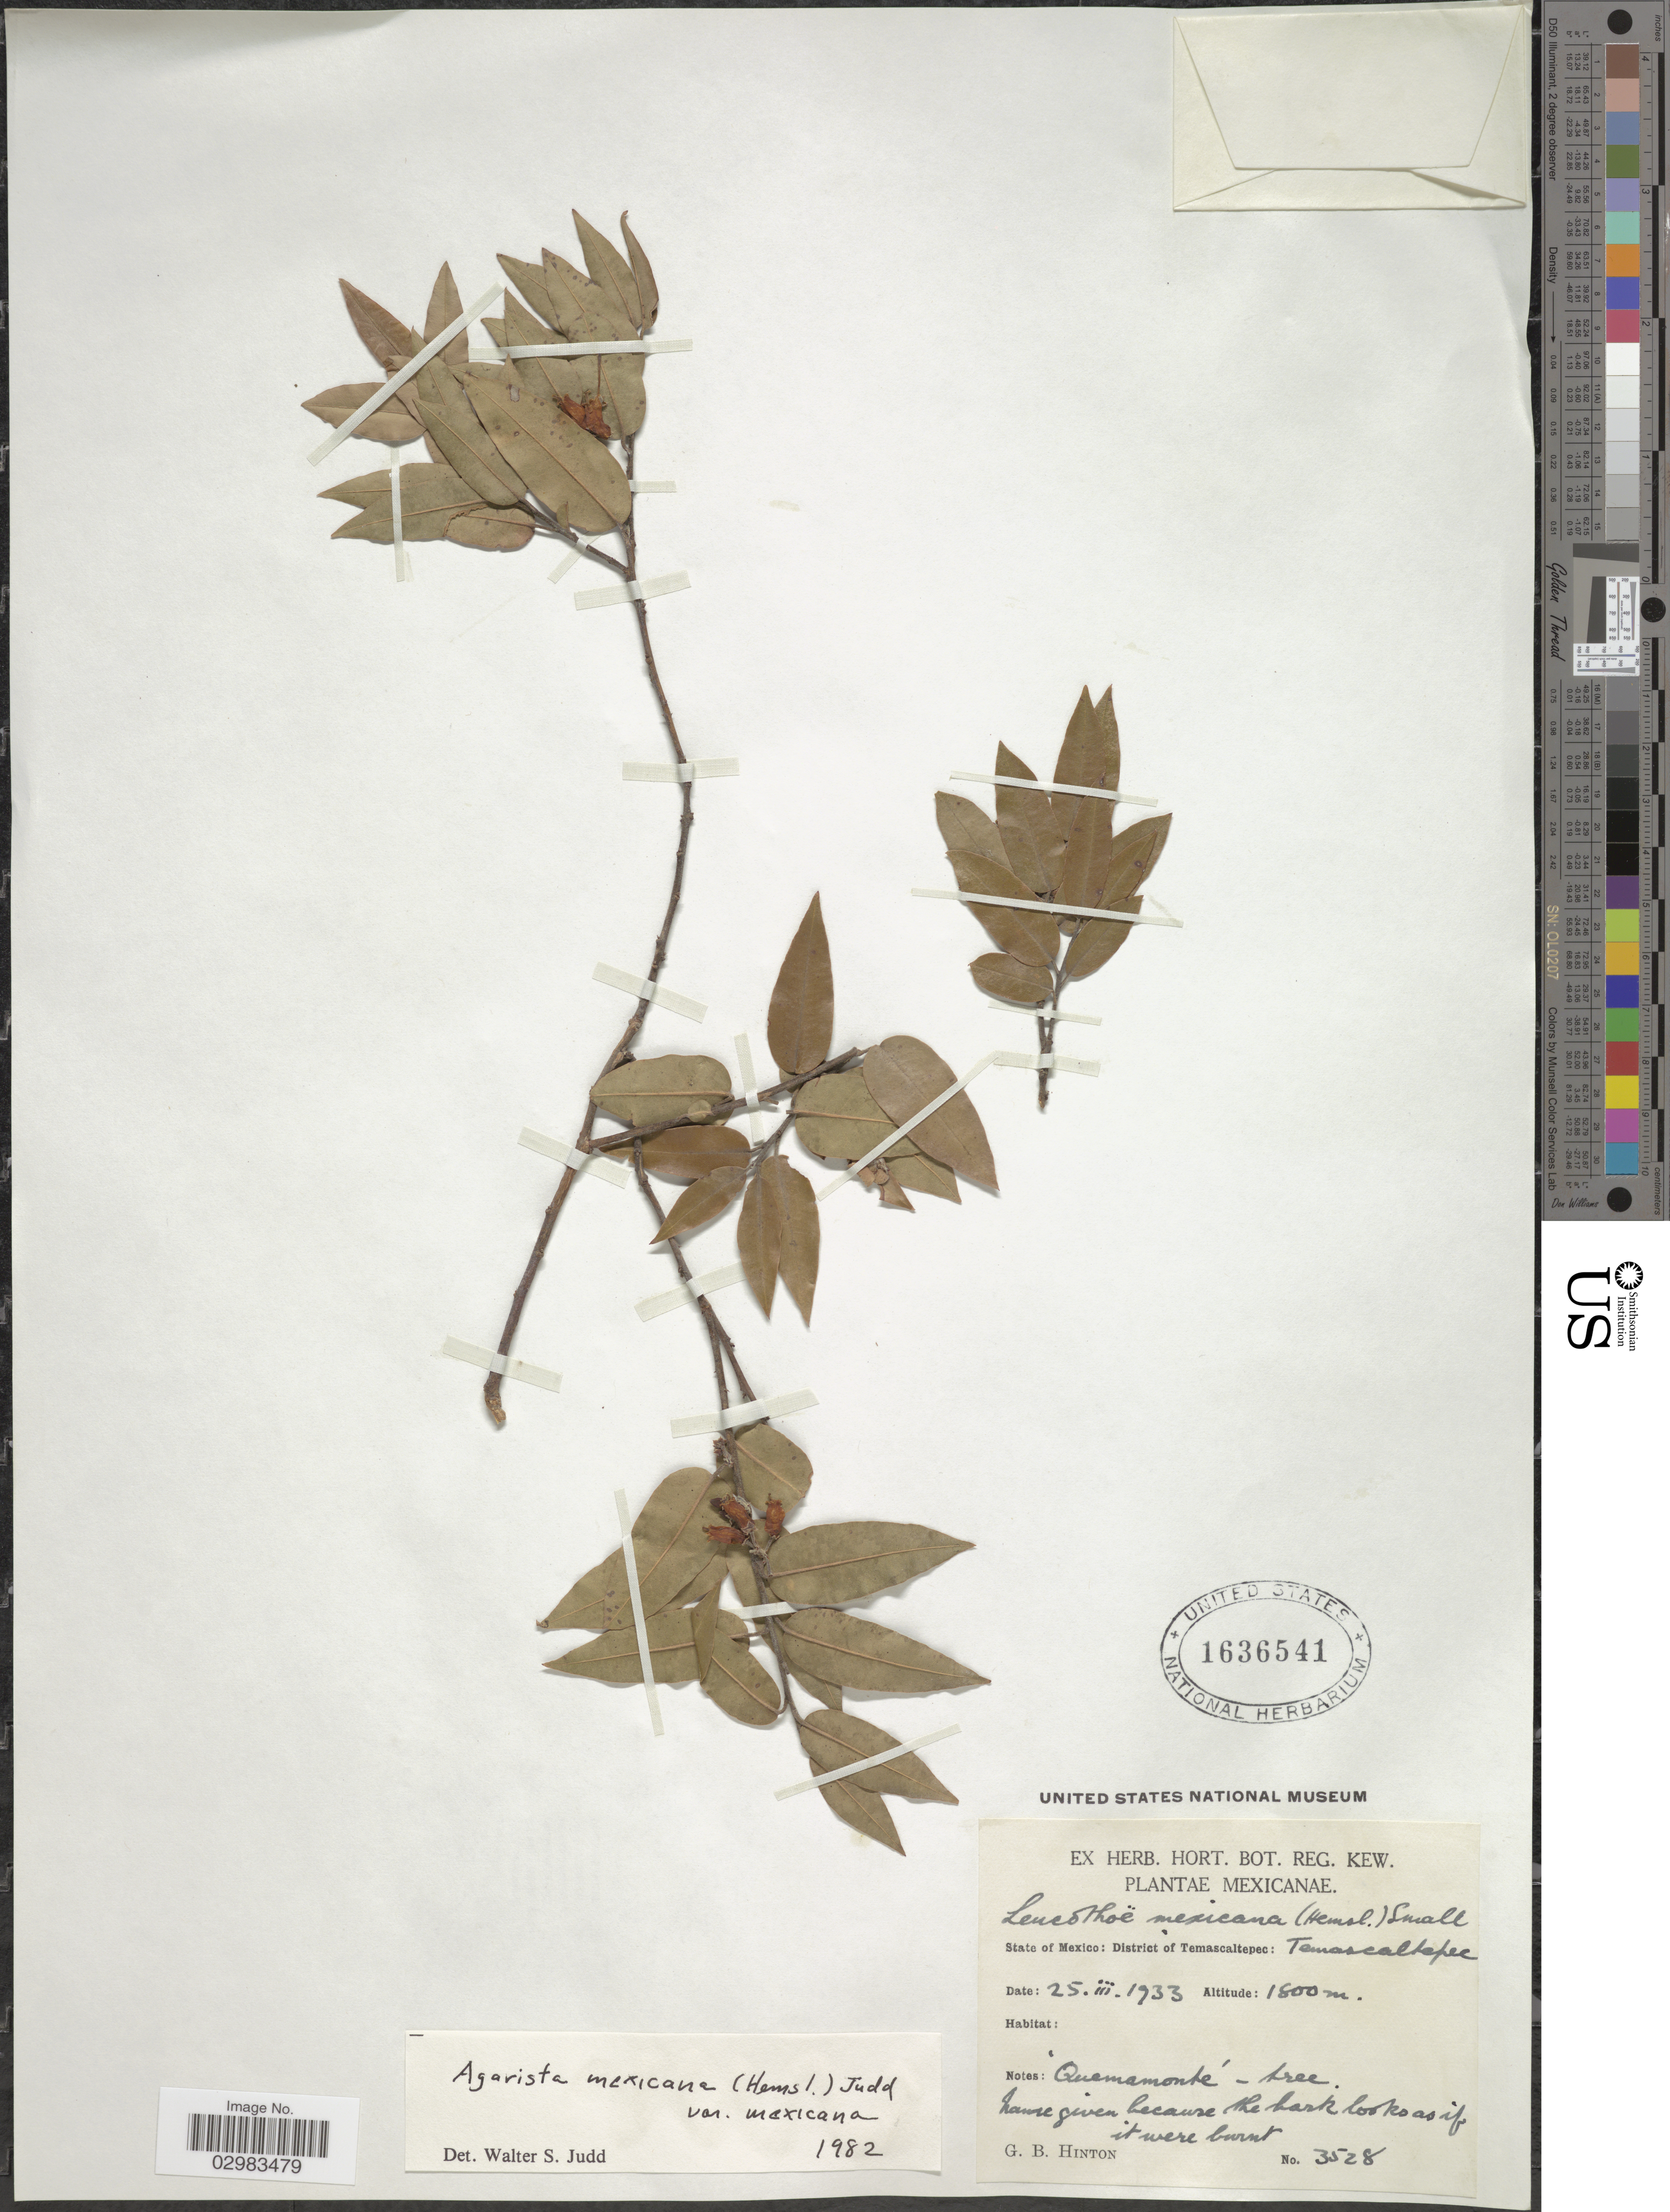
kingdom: Plantae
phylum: Tracheophyta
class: Magnoliopsida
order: Ericales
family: Ericaceae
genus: Leucothoe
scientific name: Leucothoë mexicana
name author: (Hemsl.) Small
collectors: G. B. Hinton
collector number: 3528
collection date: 1933-03-25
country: Mexico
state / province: México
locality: District of Temascaltepec: Temascaltepec.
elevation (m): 1800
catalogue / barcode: US 1636541